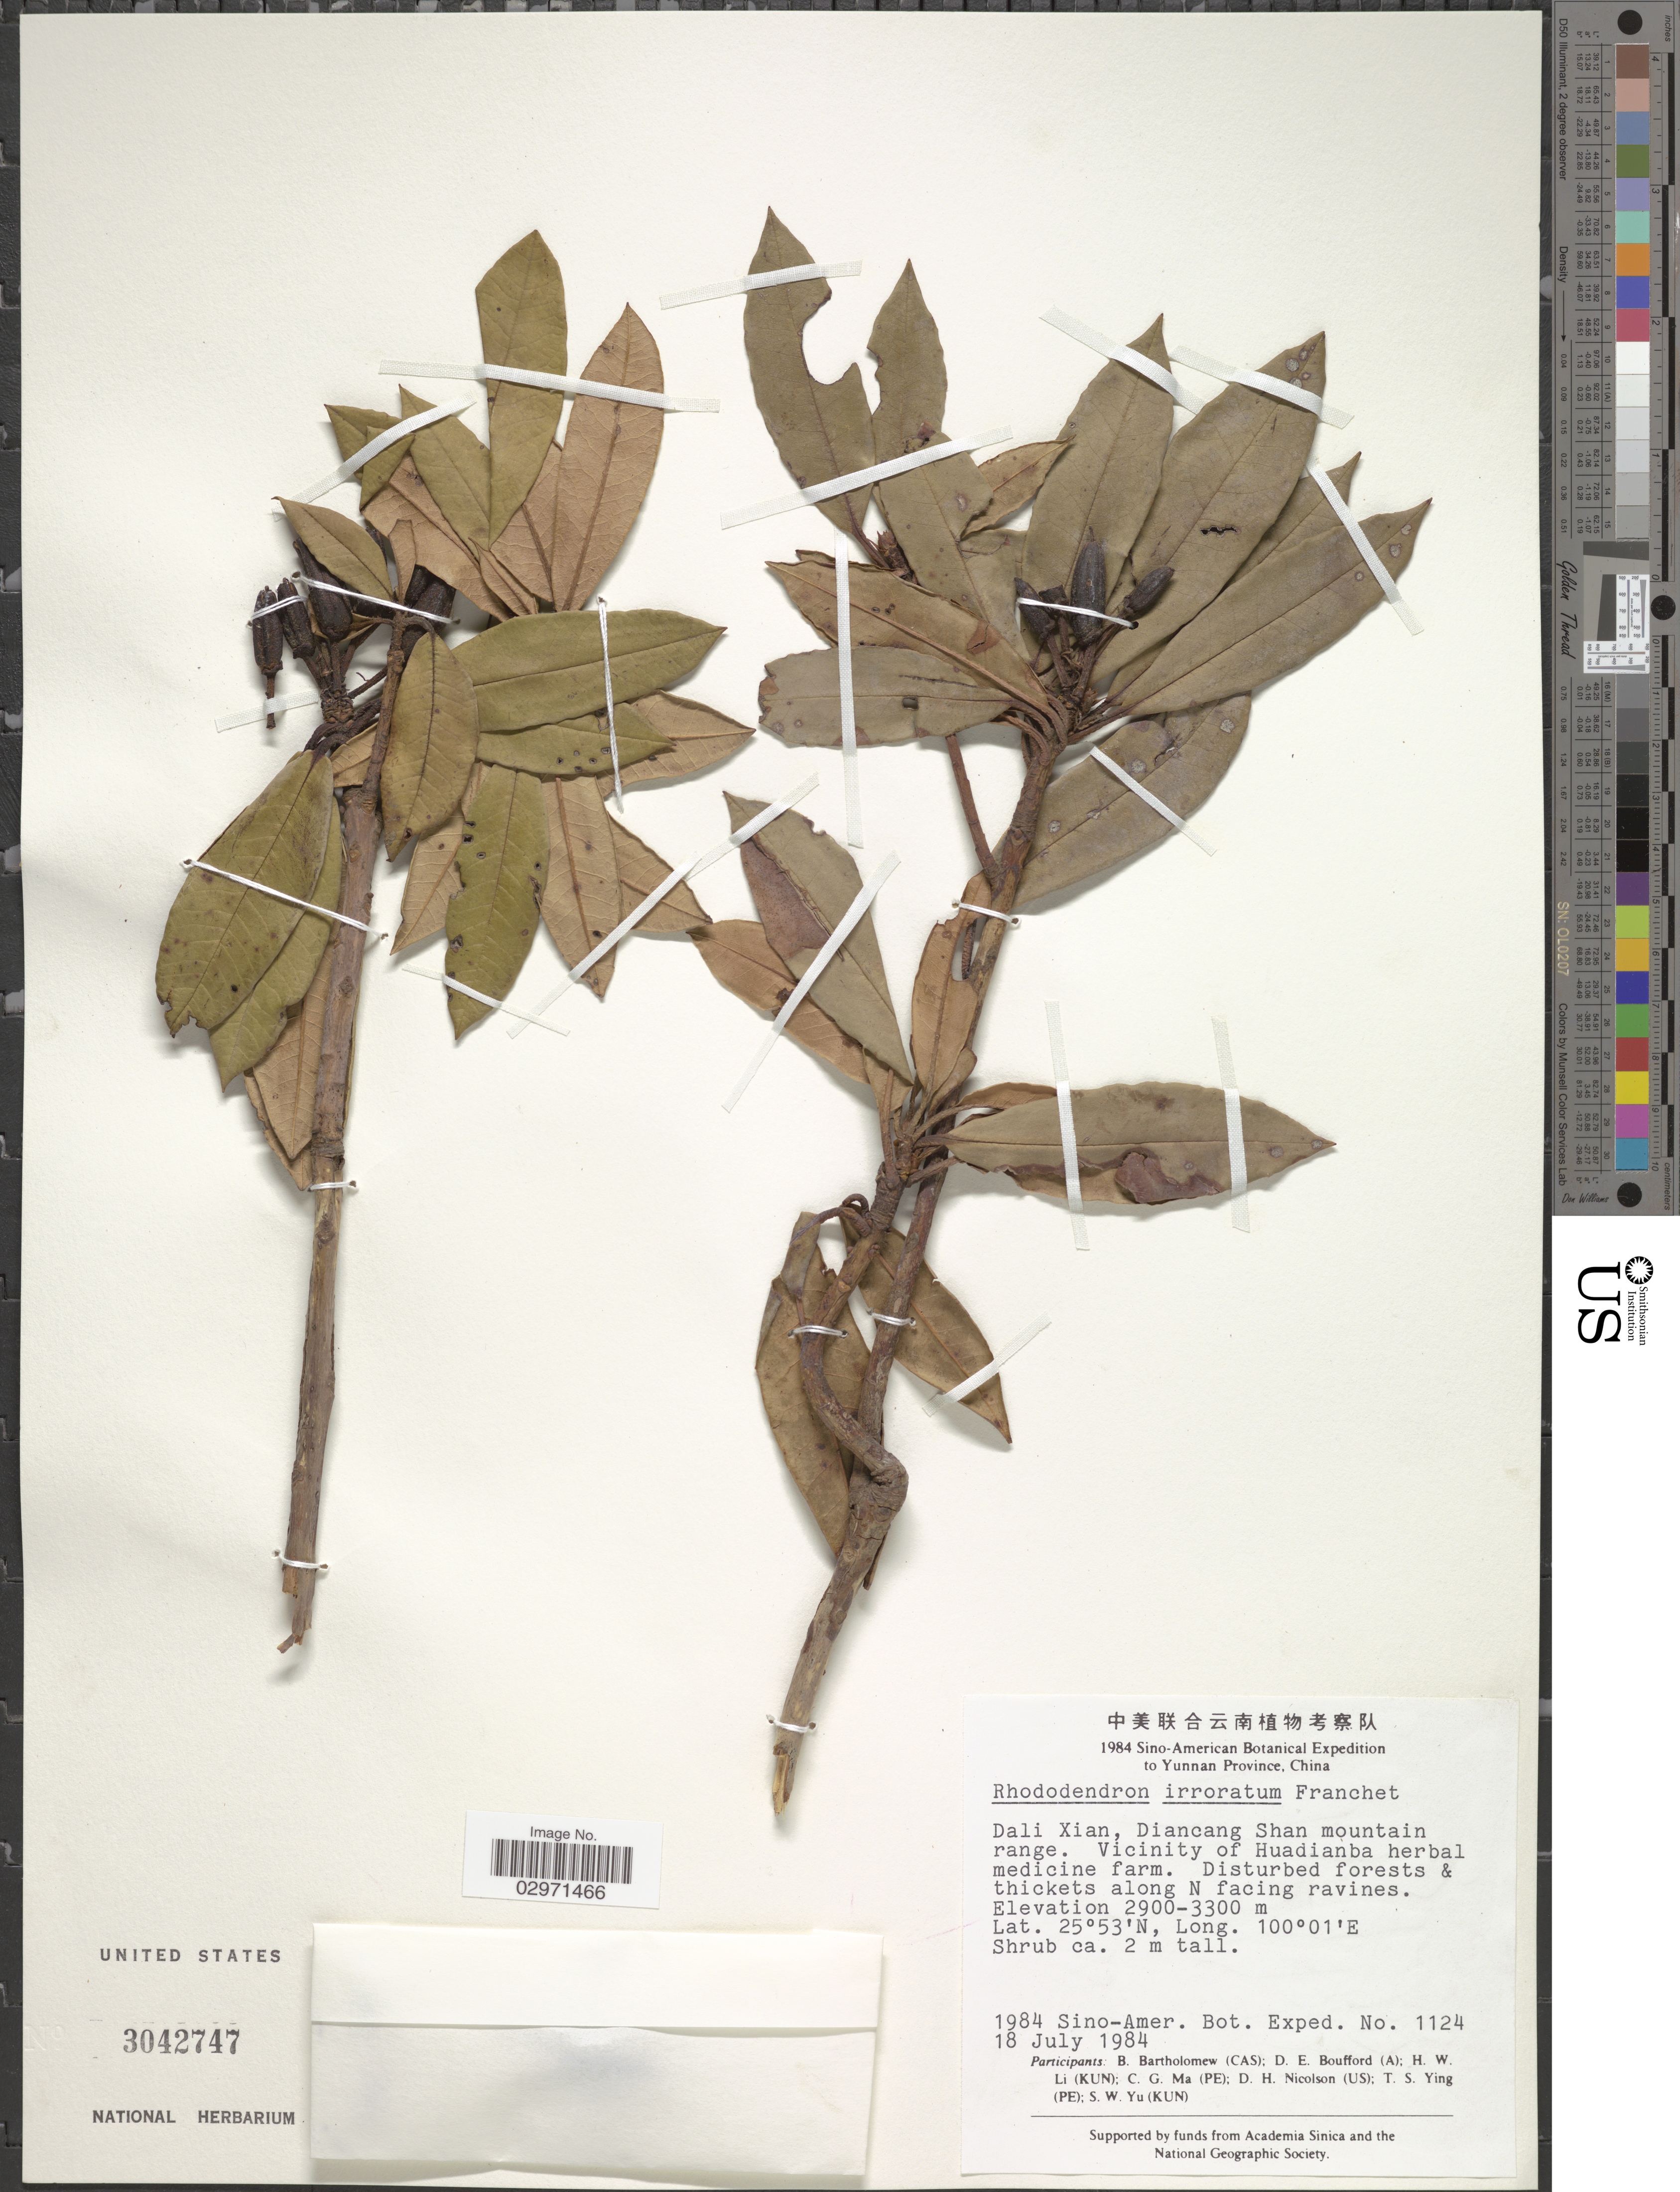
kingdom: Plantae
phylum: Tracheophyta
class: Magnoliopsida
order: Ericales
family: Ericaceae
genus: Rhododendron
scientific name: Rhododendron irroratum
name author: Franch.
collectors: Sino-Amer. Bot. Exped. 1984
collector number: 1124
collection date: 1984-07-18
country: China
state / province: Yunnan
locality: Dali Xian, Diancang Shan mountain range. Vicinity of Huadianba herbal medicine farm. Along N facing ravines.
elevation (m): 2900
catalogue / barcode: US 3042747